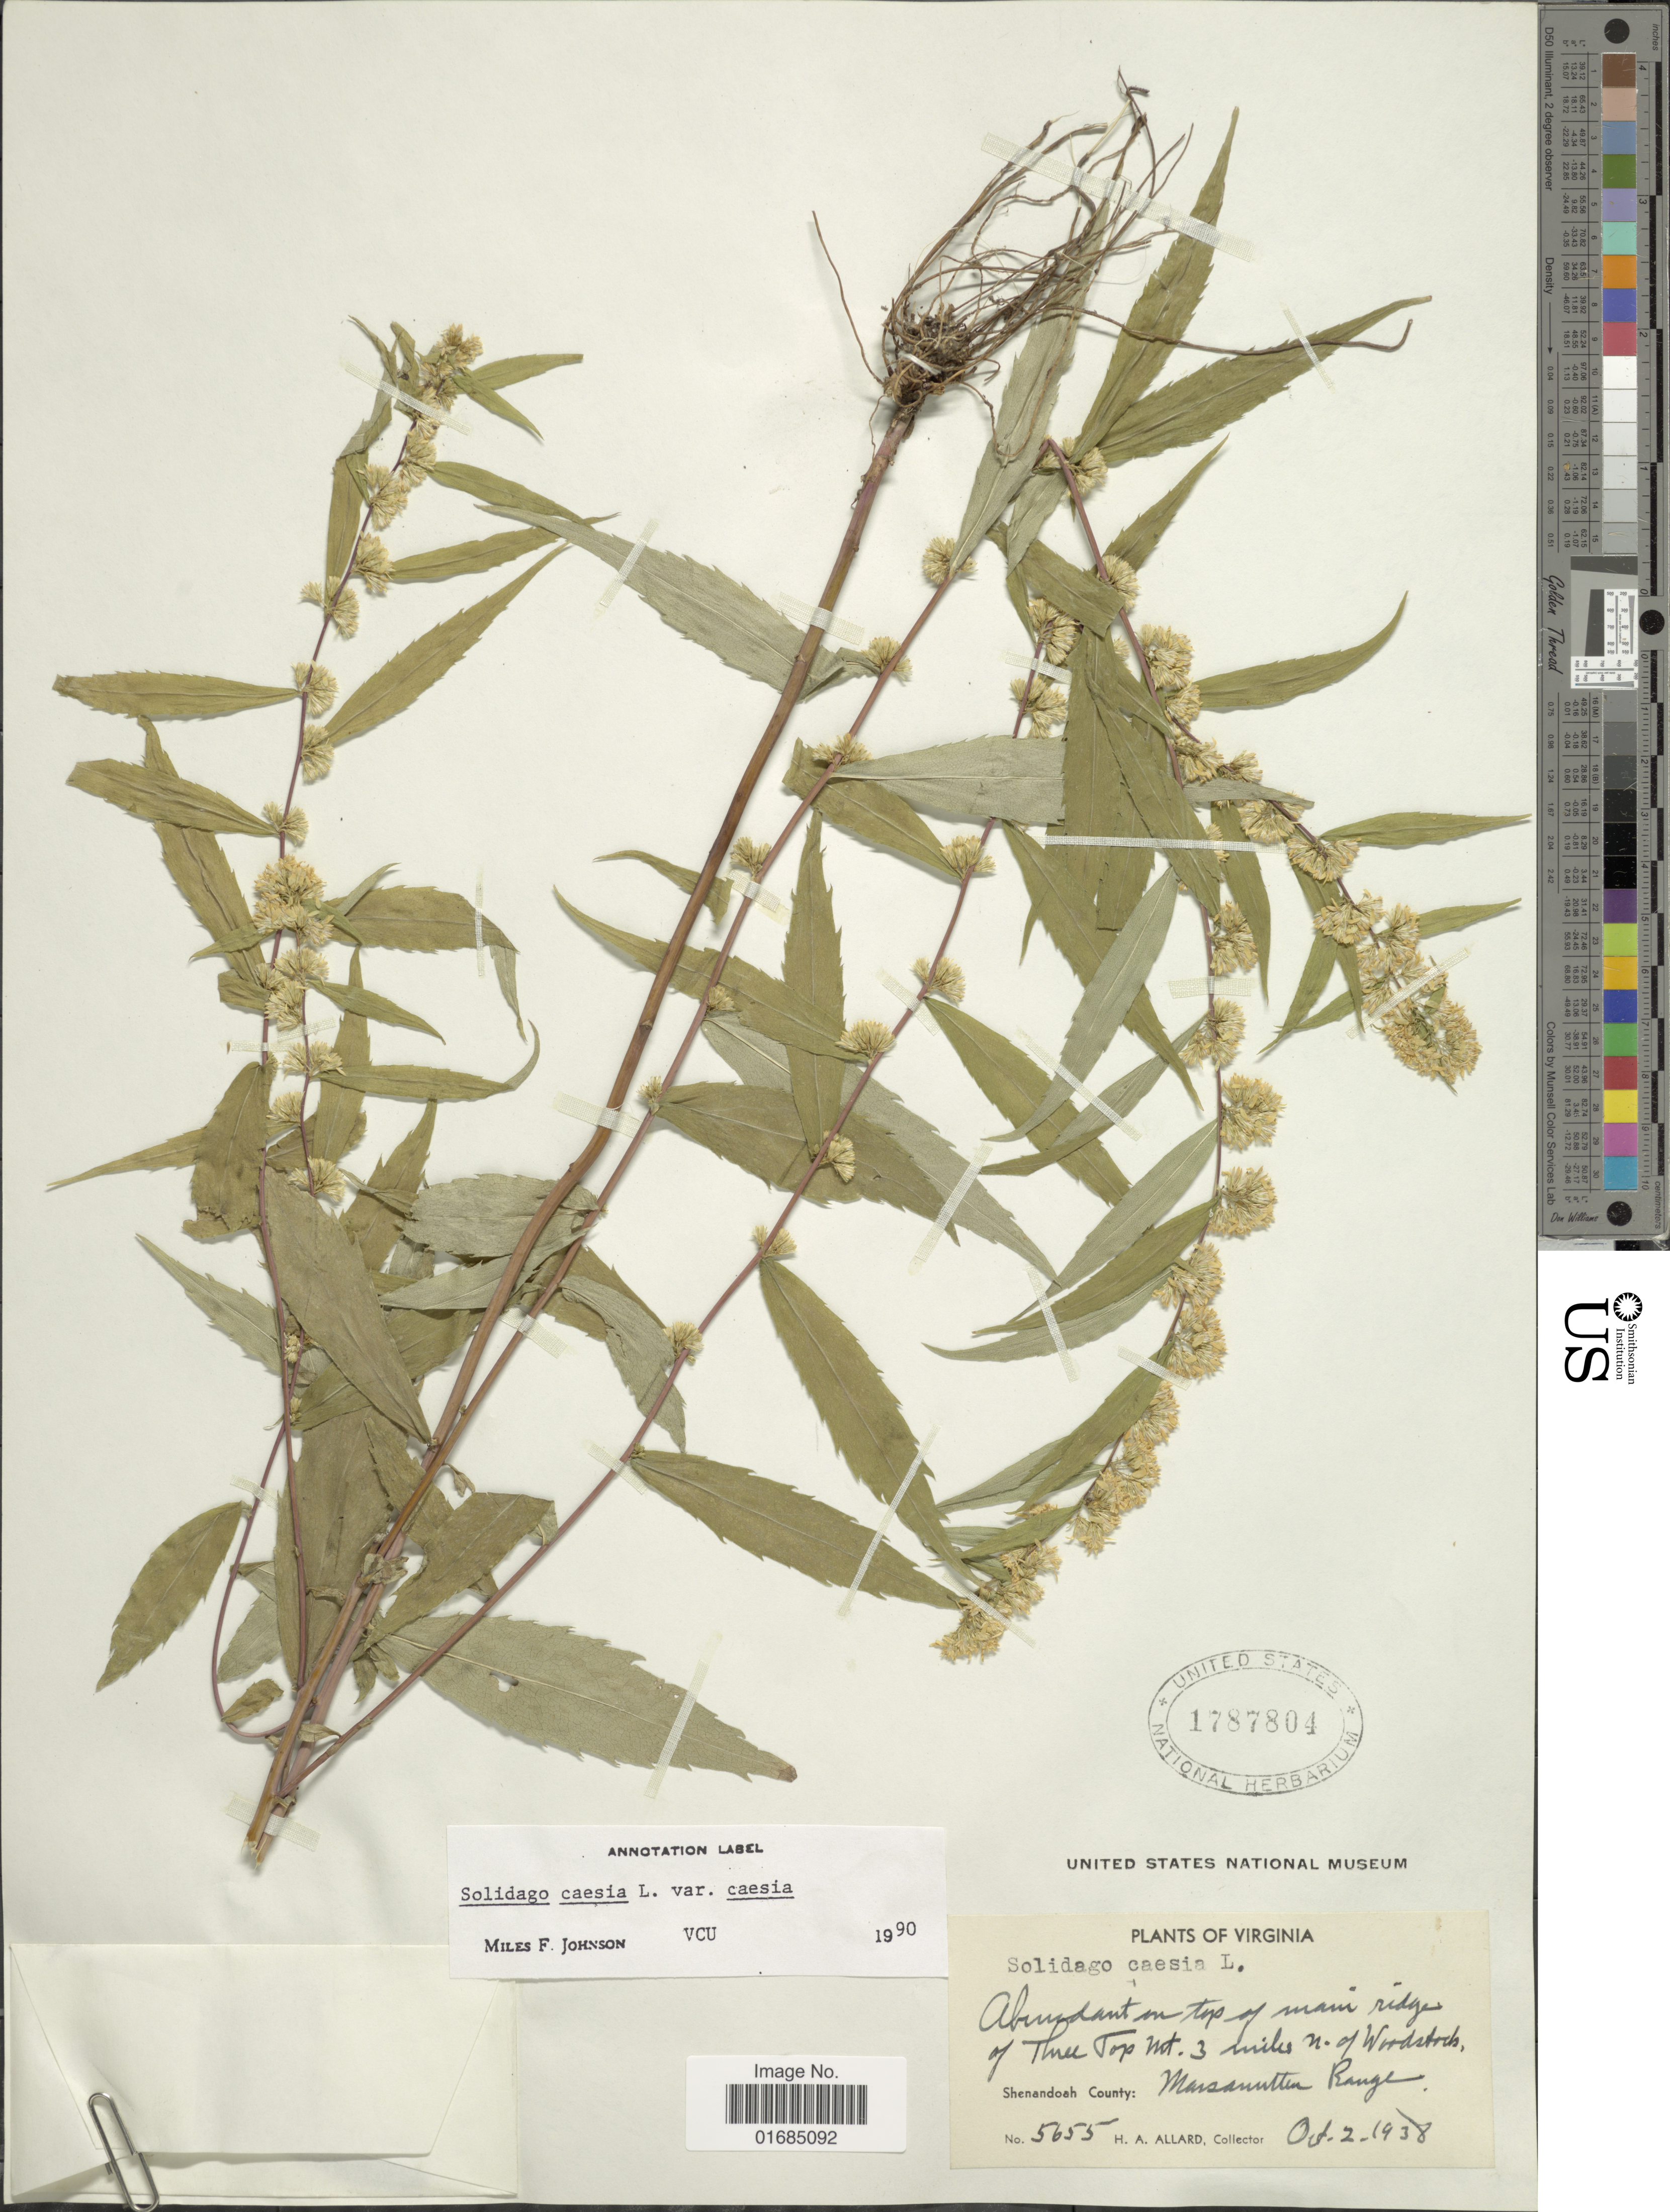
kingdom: Plantae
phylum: Tracheophyta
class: Magnoliopsida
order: Asterales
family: Asteraceae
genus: Solidago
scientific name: Solidago caesia var. caesia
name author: L.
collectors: H. A. Allard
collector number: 5655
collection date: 1938-10-02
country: United States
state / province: Virginia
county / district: Shenandoah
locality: Top of main ridge of Three Top Mt. 3 miles N, of Woodstocks, Massanutten Range, Shenandoah County.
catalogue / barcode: US 1787804